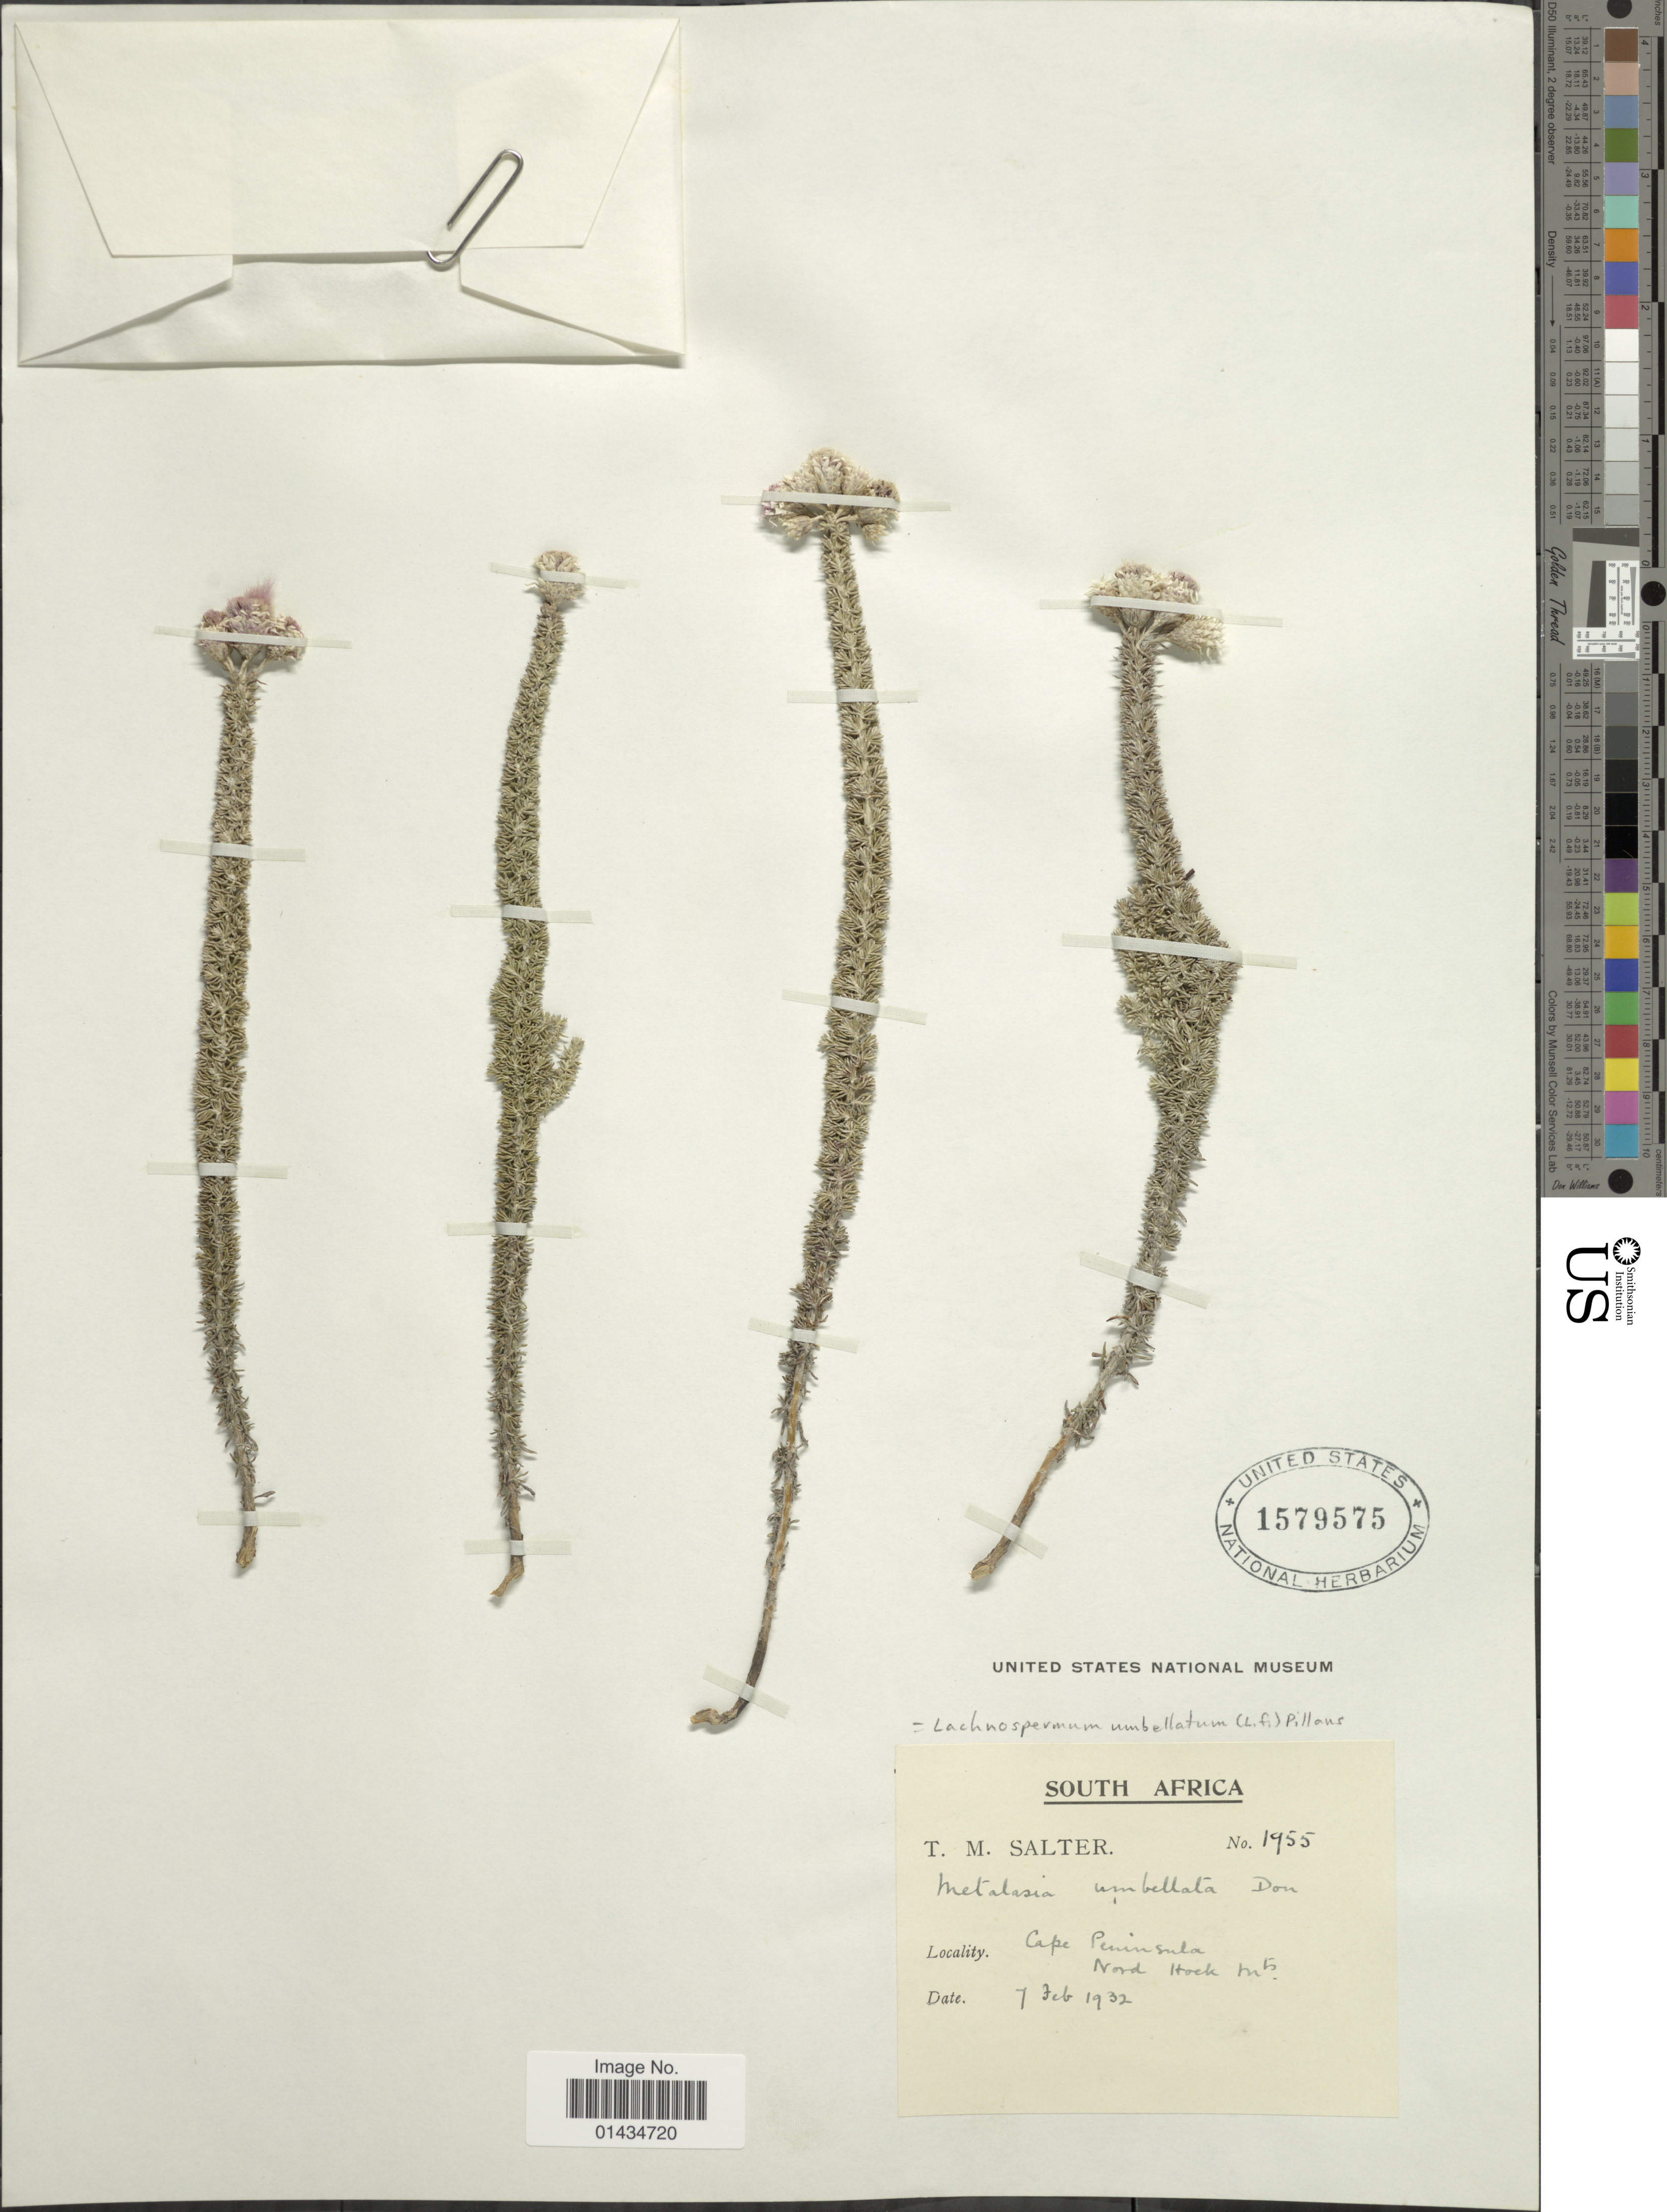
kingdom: Plantae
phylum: Tracheophyta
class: Magnoliopsida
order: Asterales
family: Asteraceae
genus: Lachnospermum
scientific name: Lachnospermum umbellatum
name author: (L. f.) Pillans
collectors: T. Salter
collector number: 1955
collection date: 1932-02-07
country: South Africa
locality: Cape Peninsula, Nord Hock Mts.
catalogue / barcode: US 1579575